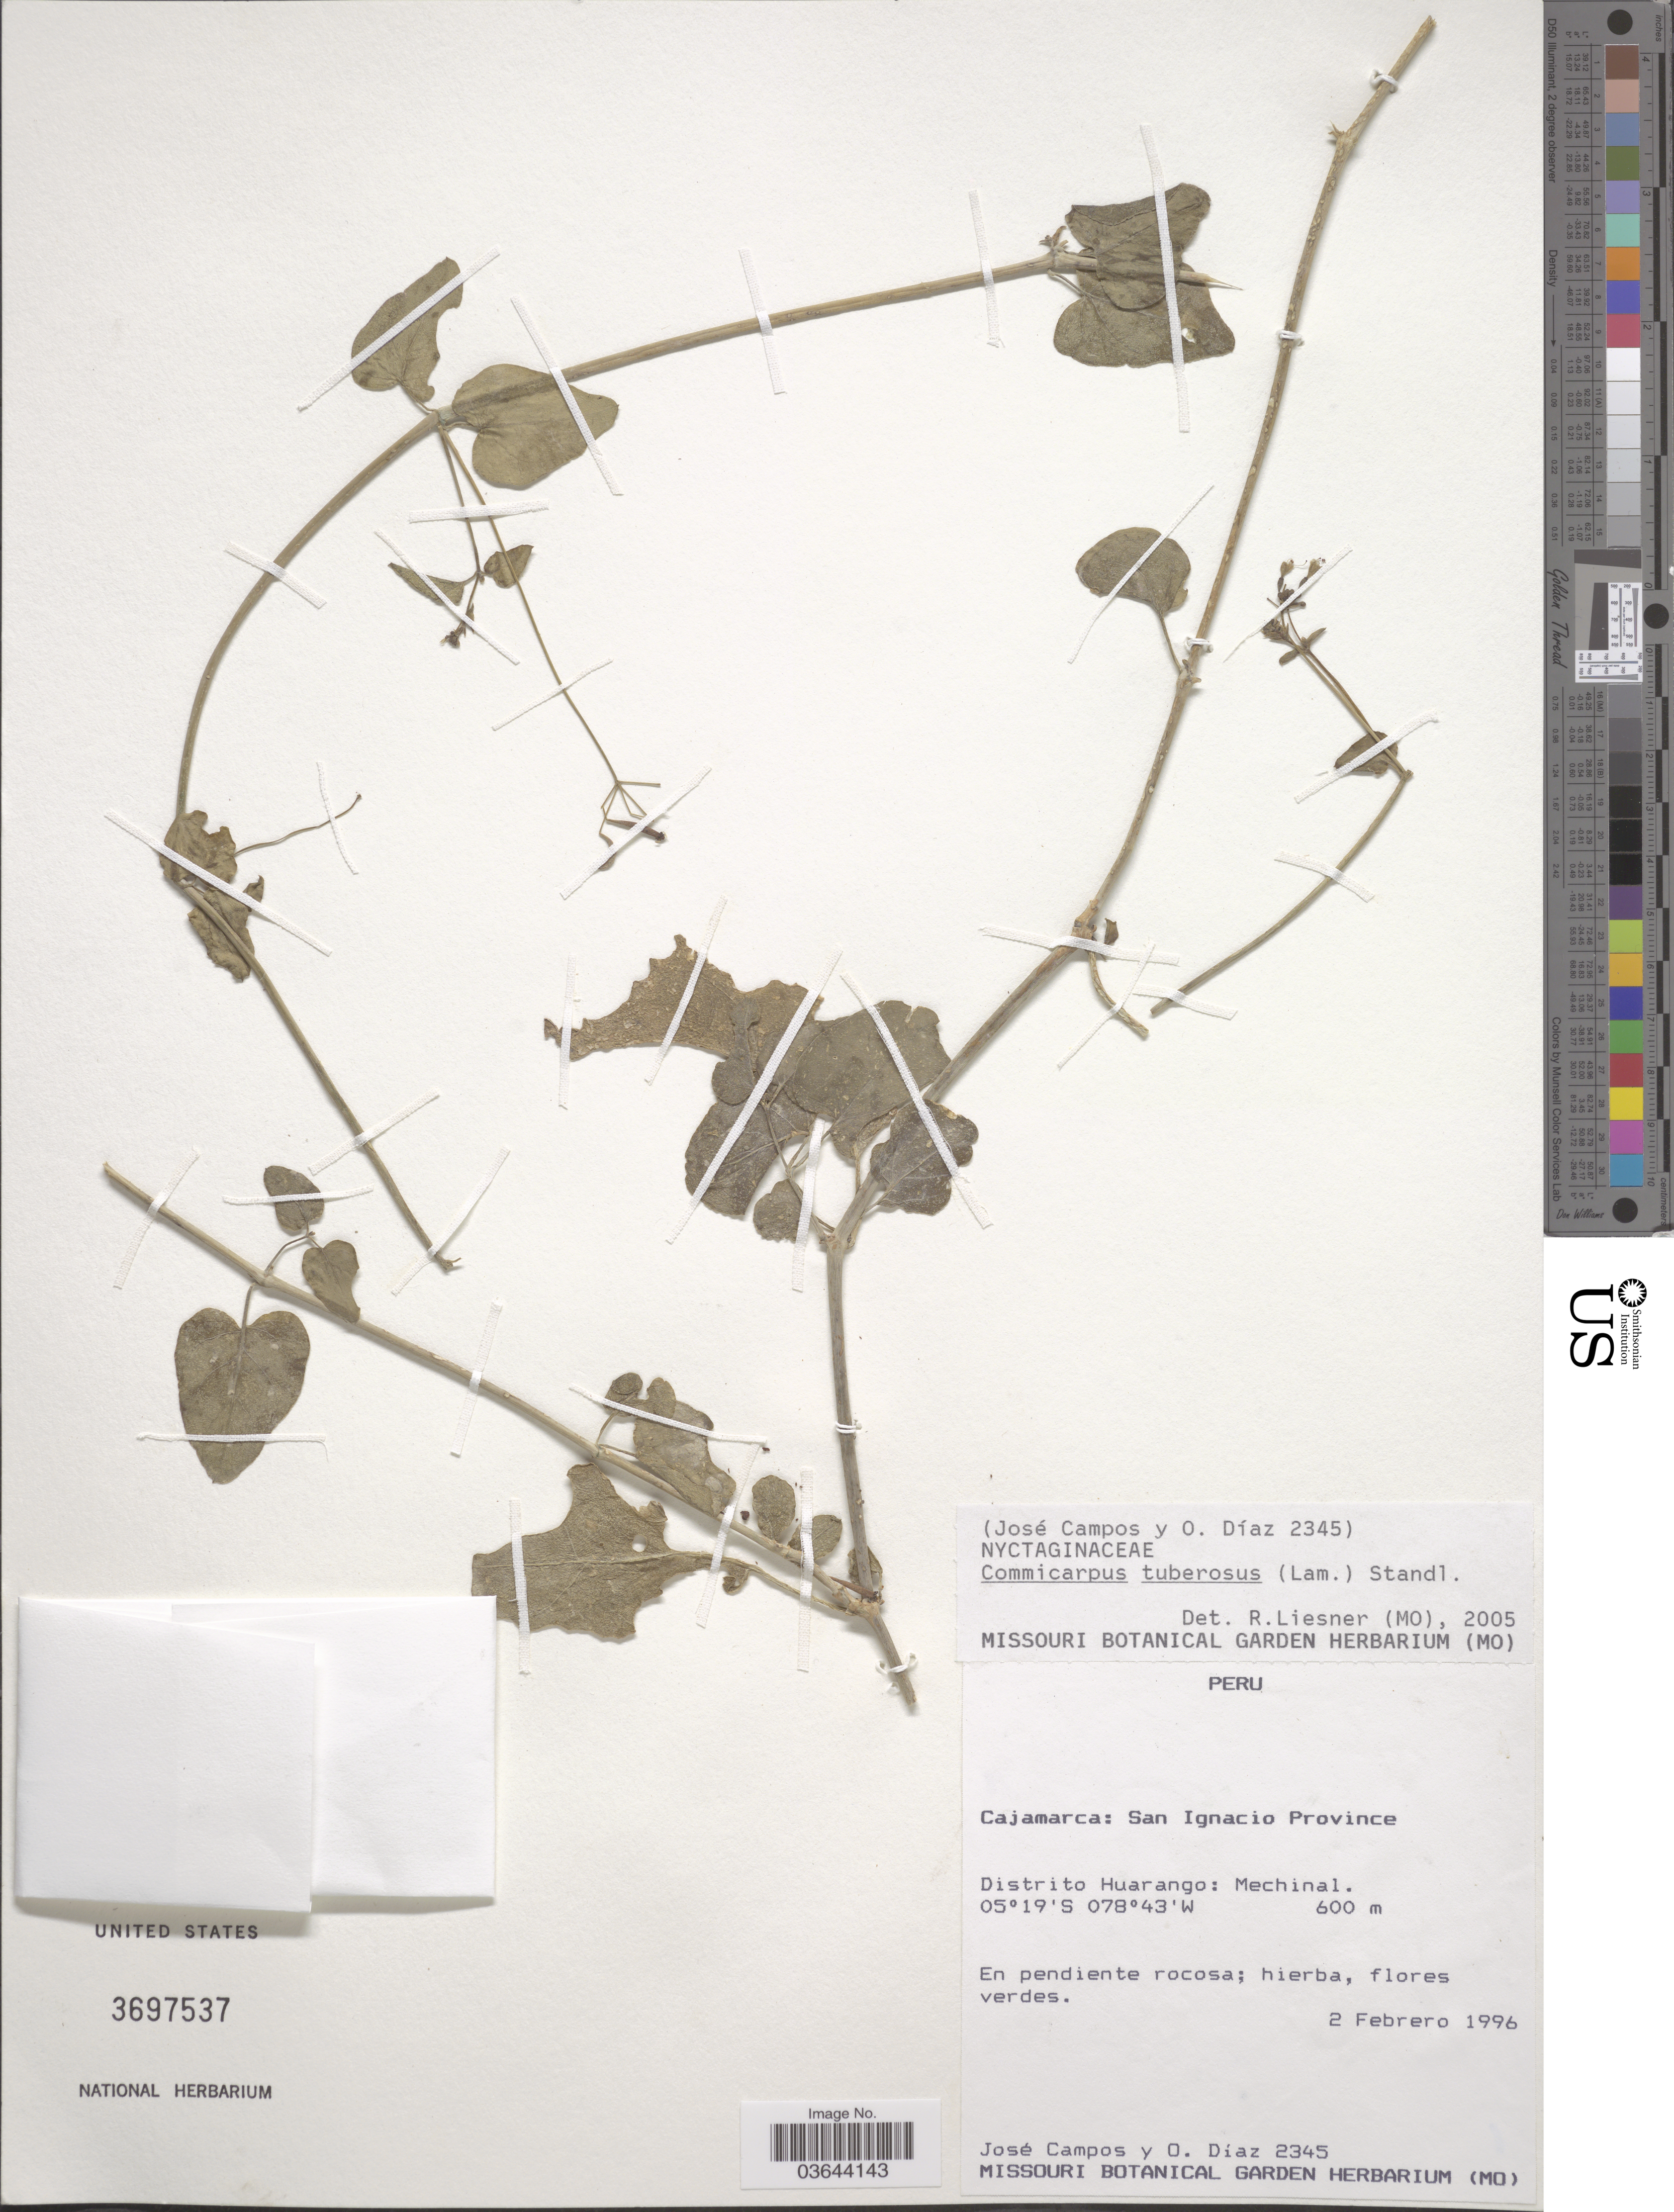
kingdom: Plantae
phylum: Tracheophyta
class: Magnoliopsida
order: Caryophyllales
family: Nyctaginaceae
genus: Commicarpus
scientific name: Commicarpus tuberosus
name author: (Lam.) Standl.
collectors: J. Campos & O. Diaz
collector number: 2345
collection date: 1996-02-02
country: Peru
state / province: Cajamarca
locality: San Ignacio Province. Distrito Huarango: Mechinal.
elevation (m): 600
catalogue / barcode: US 3697537